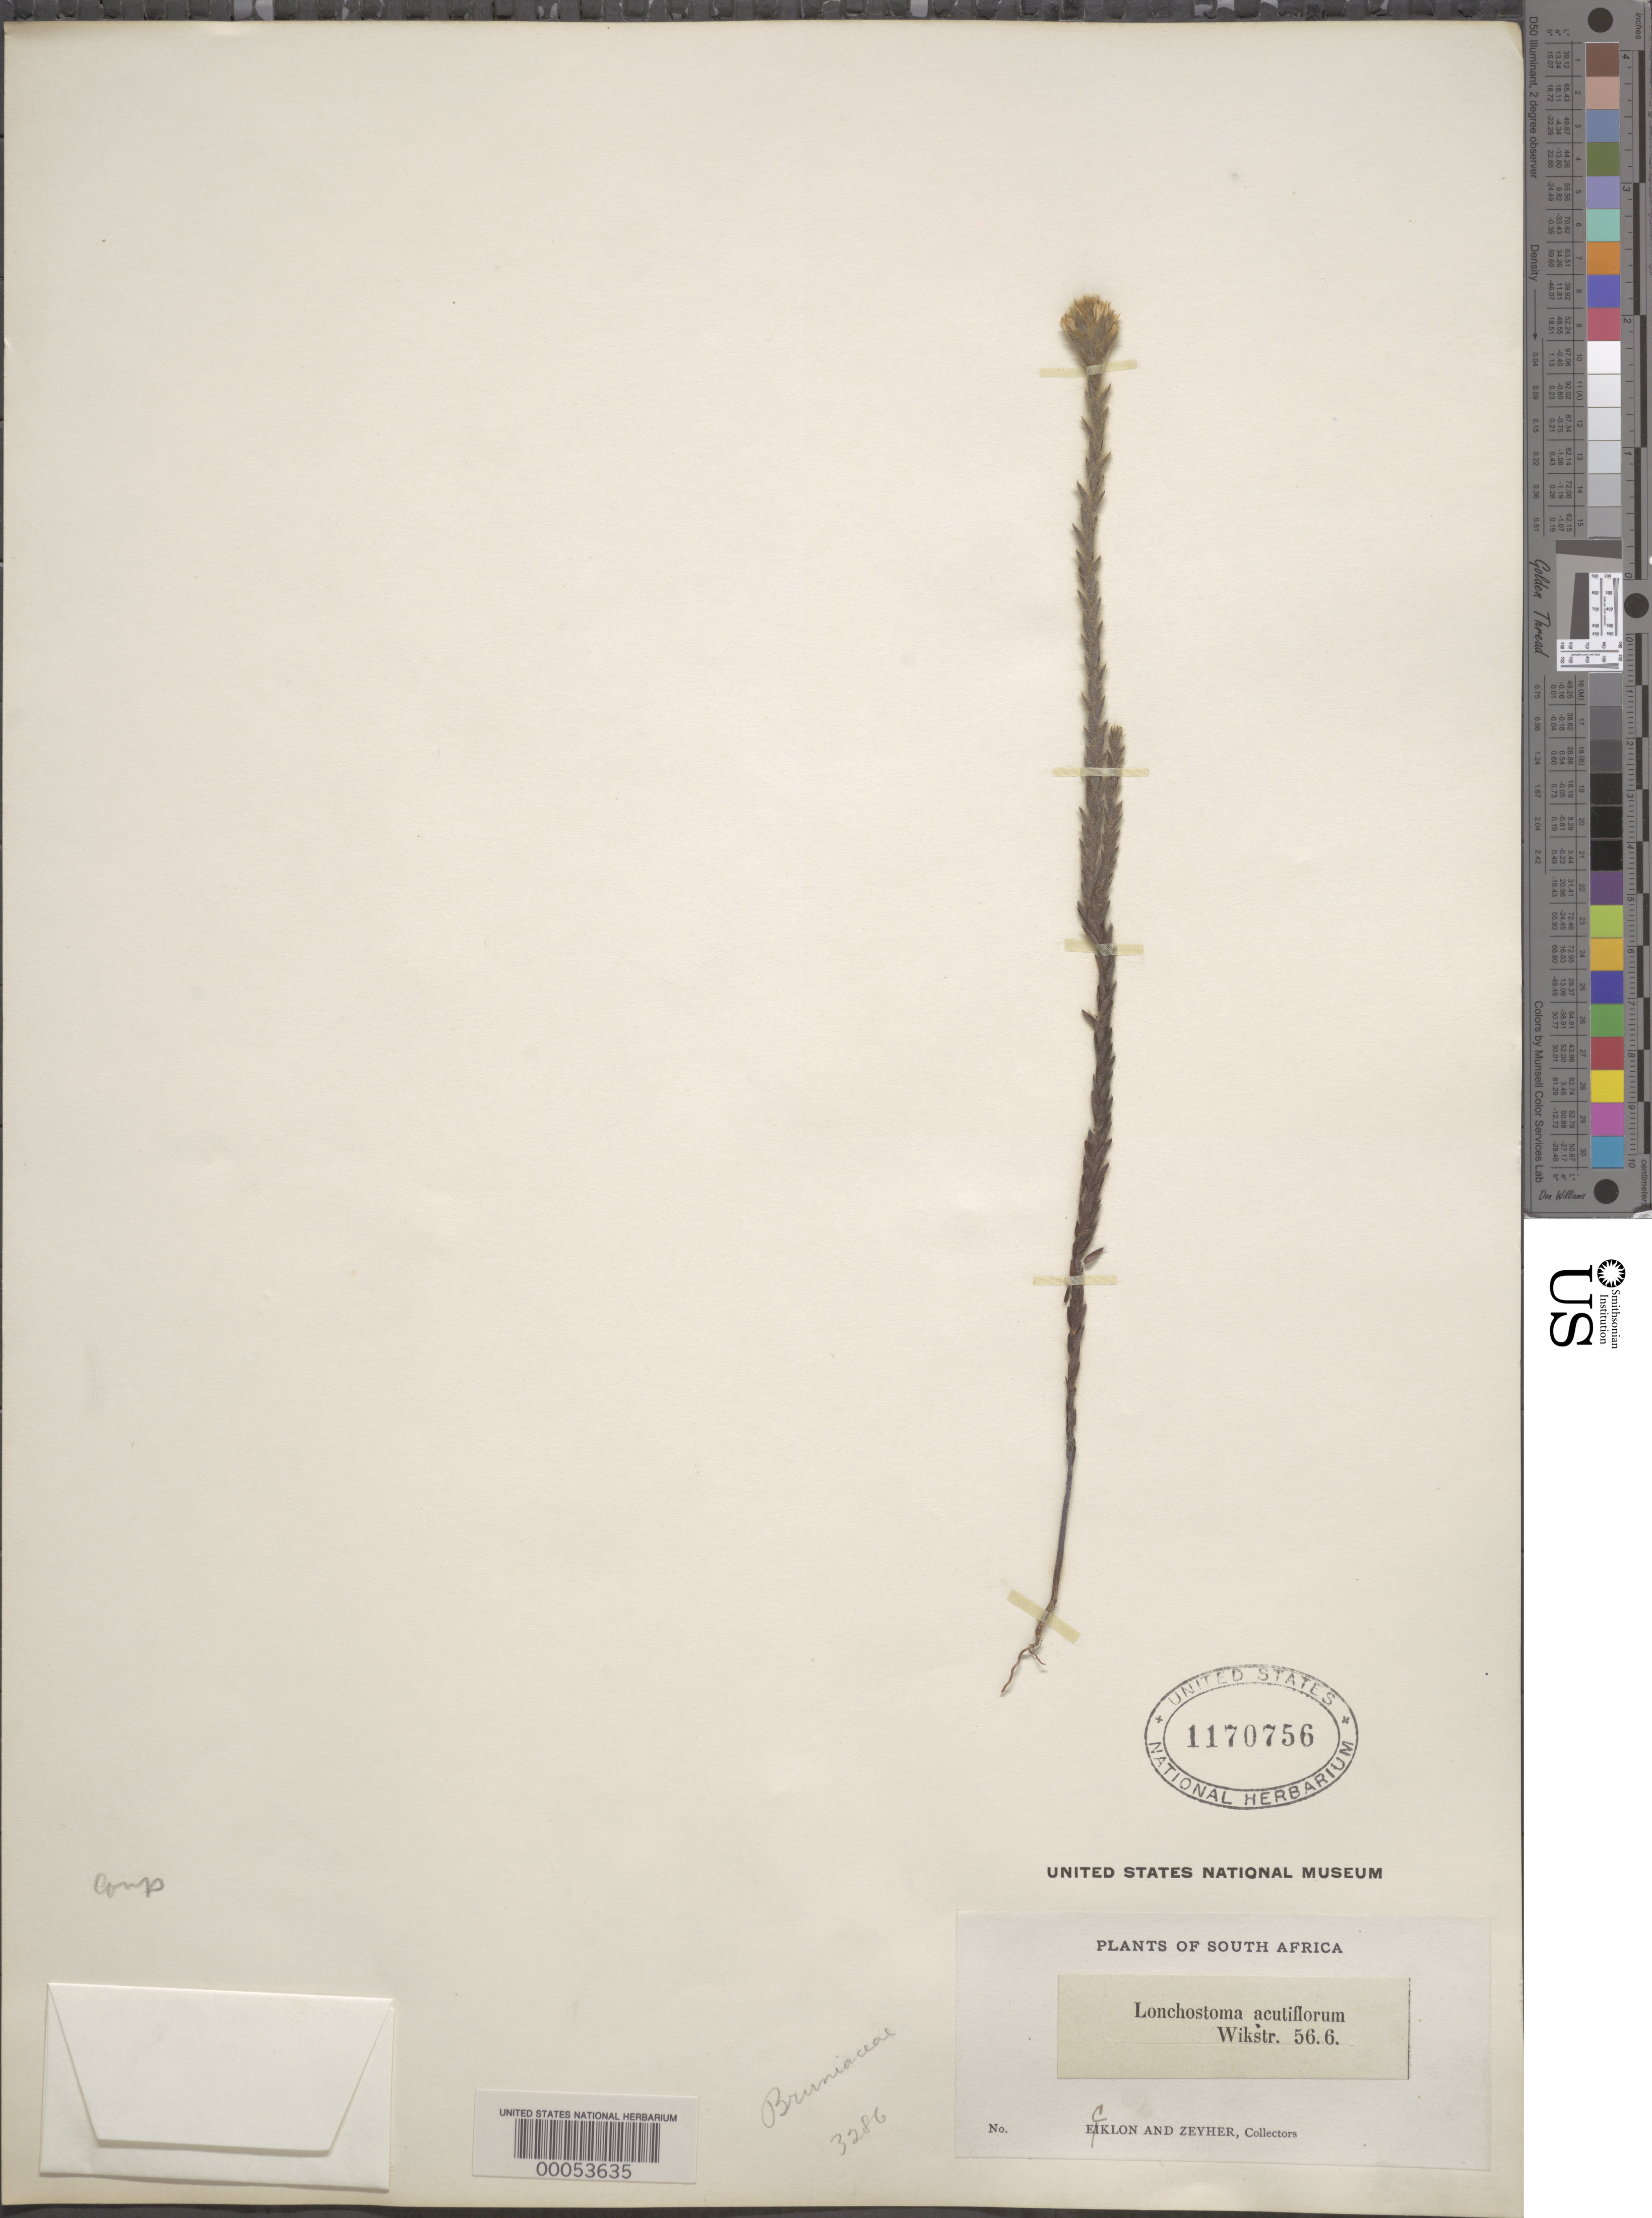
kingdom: Plantae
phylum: Tracheophyta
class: Magnoliopsida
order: Bruniales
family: Bruniaceae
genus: Brunia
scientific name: Brunia myrtoides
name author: (Vahl) Class.-Bockh. & E.G.H. Oliv.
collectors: C. F. Ecklon & C. Zeyher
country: South Africa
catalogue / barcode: US 1170756